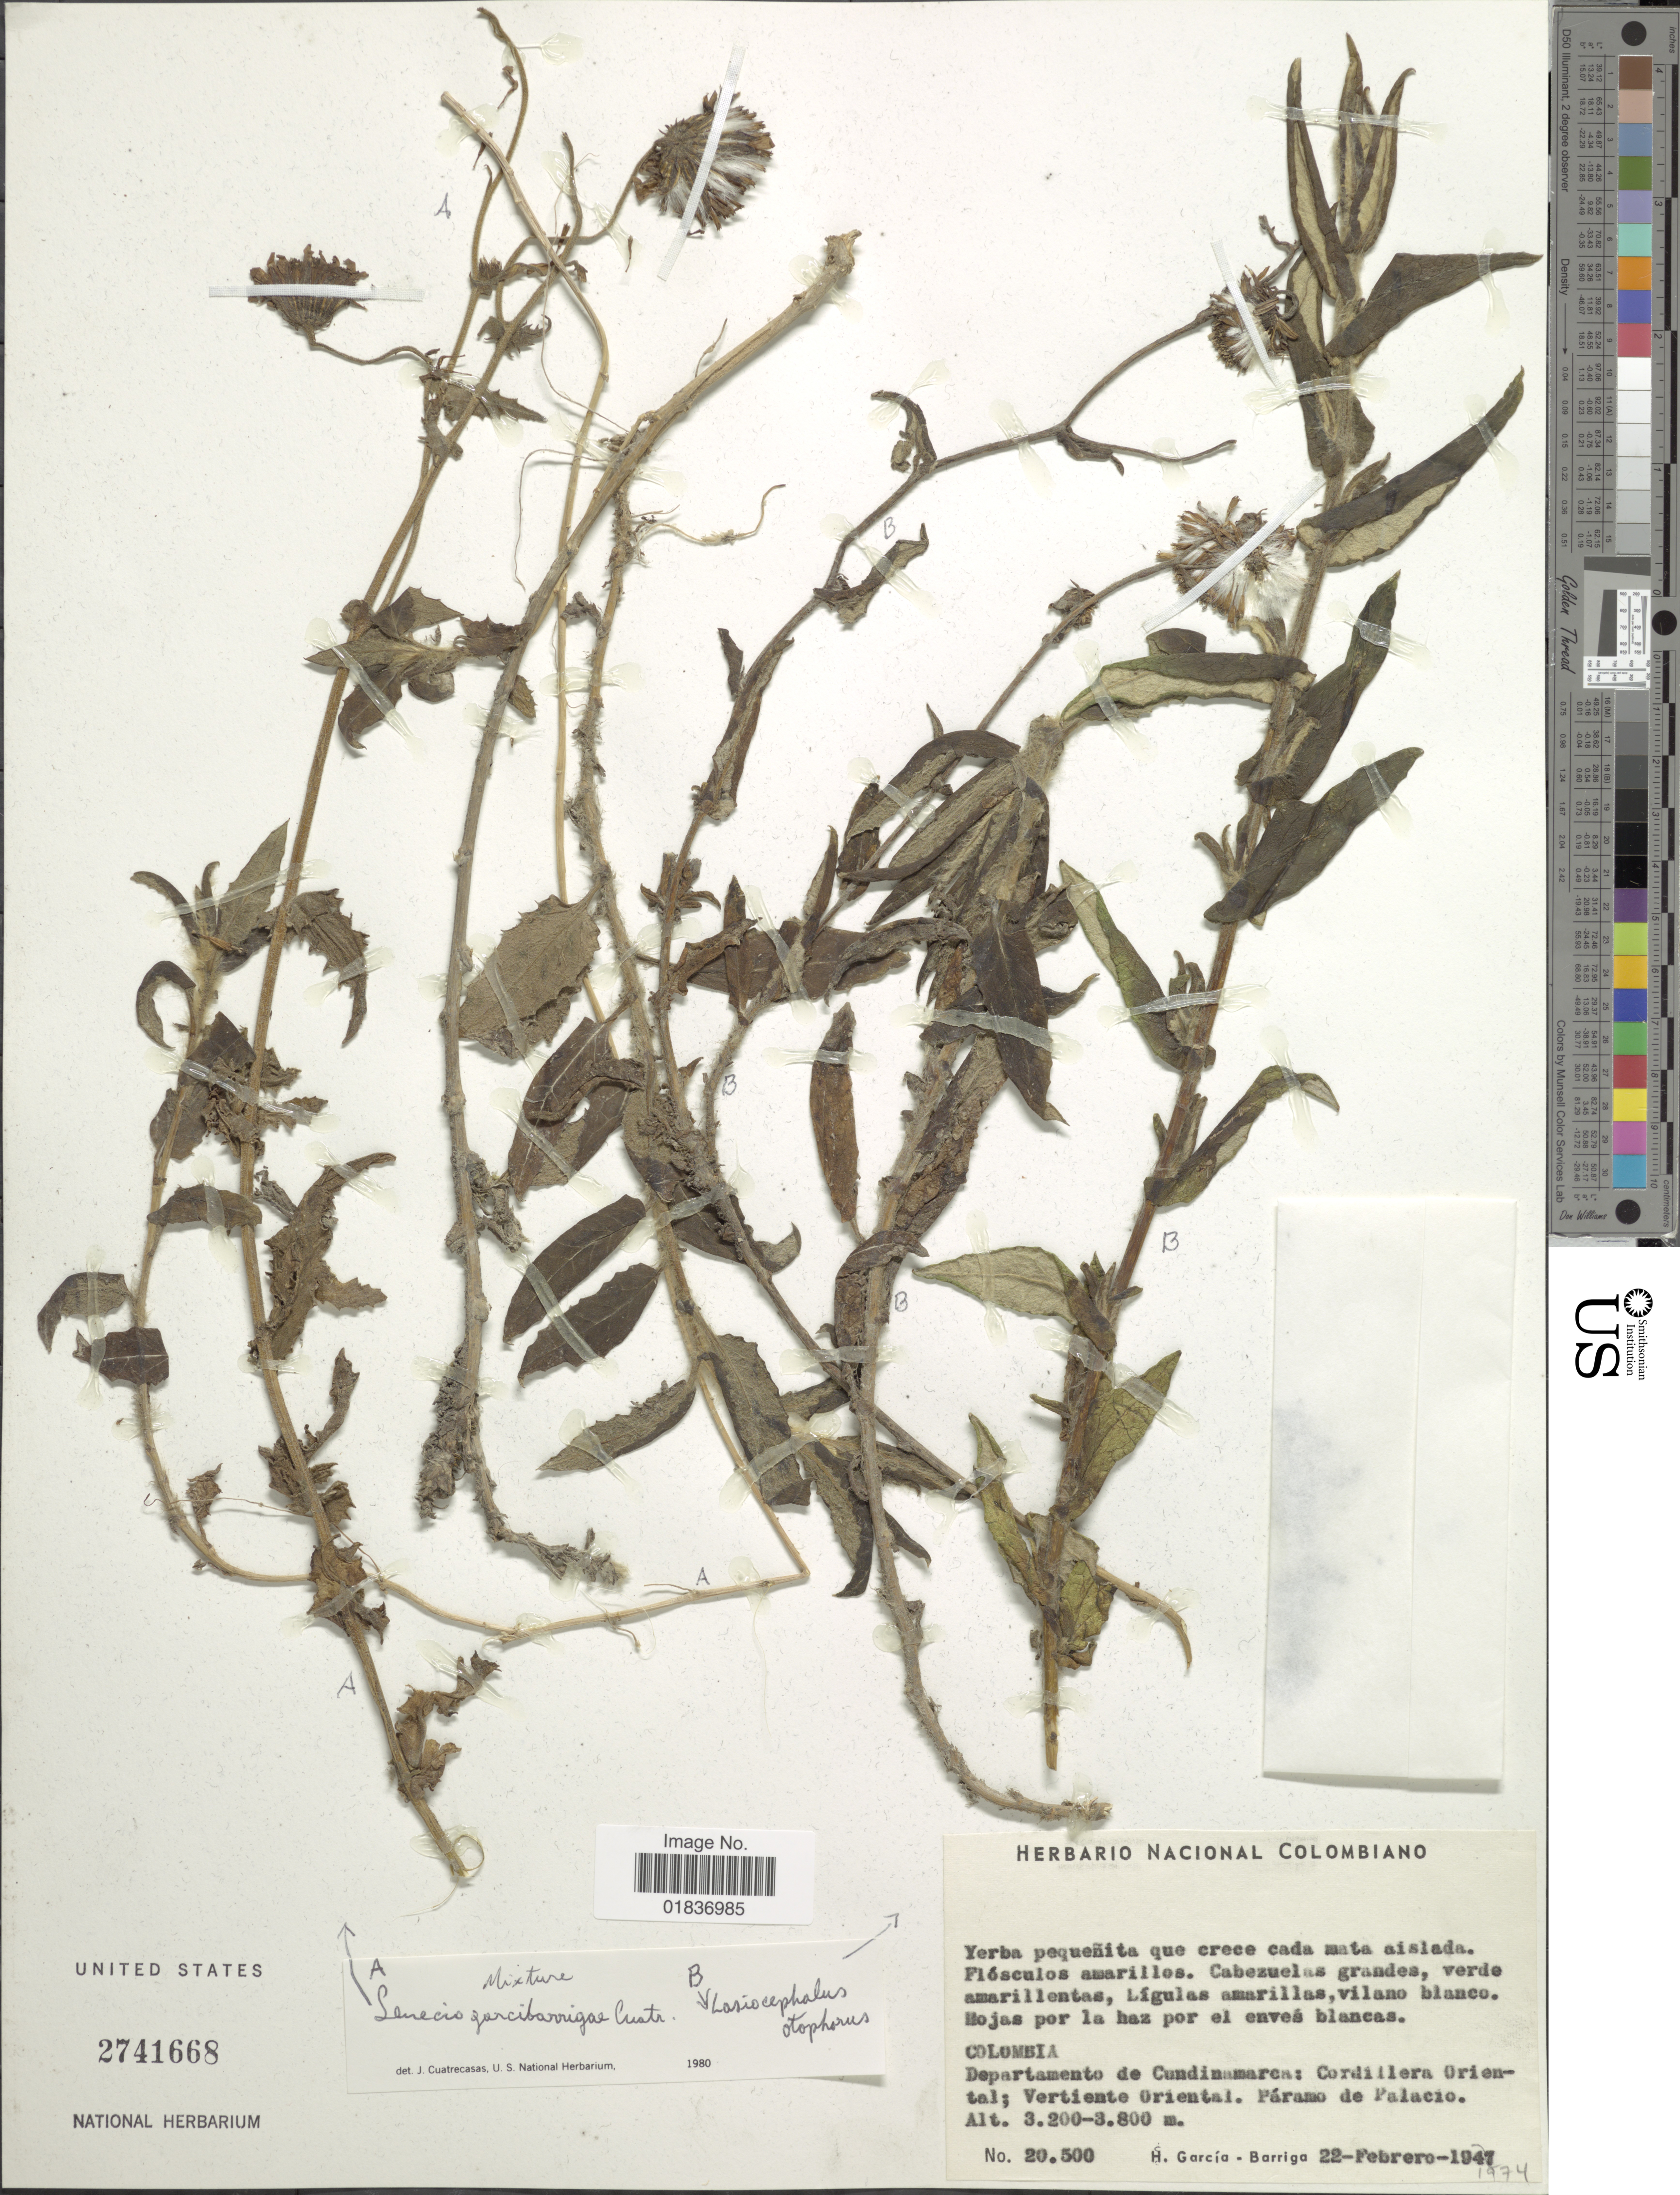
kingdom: Plantae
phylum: Tracheophyta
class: Magnoliopsida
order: Asterales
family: Asteraceae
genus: Senecio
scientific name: Senecio garcibarrigae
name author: Cuatrec.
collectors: H. García Barriga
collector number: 20500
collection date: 1947-02-22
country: Colombia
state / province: Cundinamarca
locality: Departamento de Cundinamarca: Cordillera Oriental; Vertiente Oriental. Paramo de Palacio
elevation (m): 3200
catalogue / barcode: US 2741668